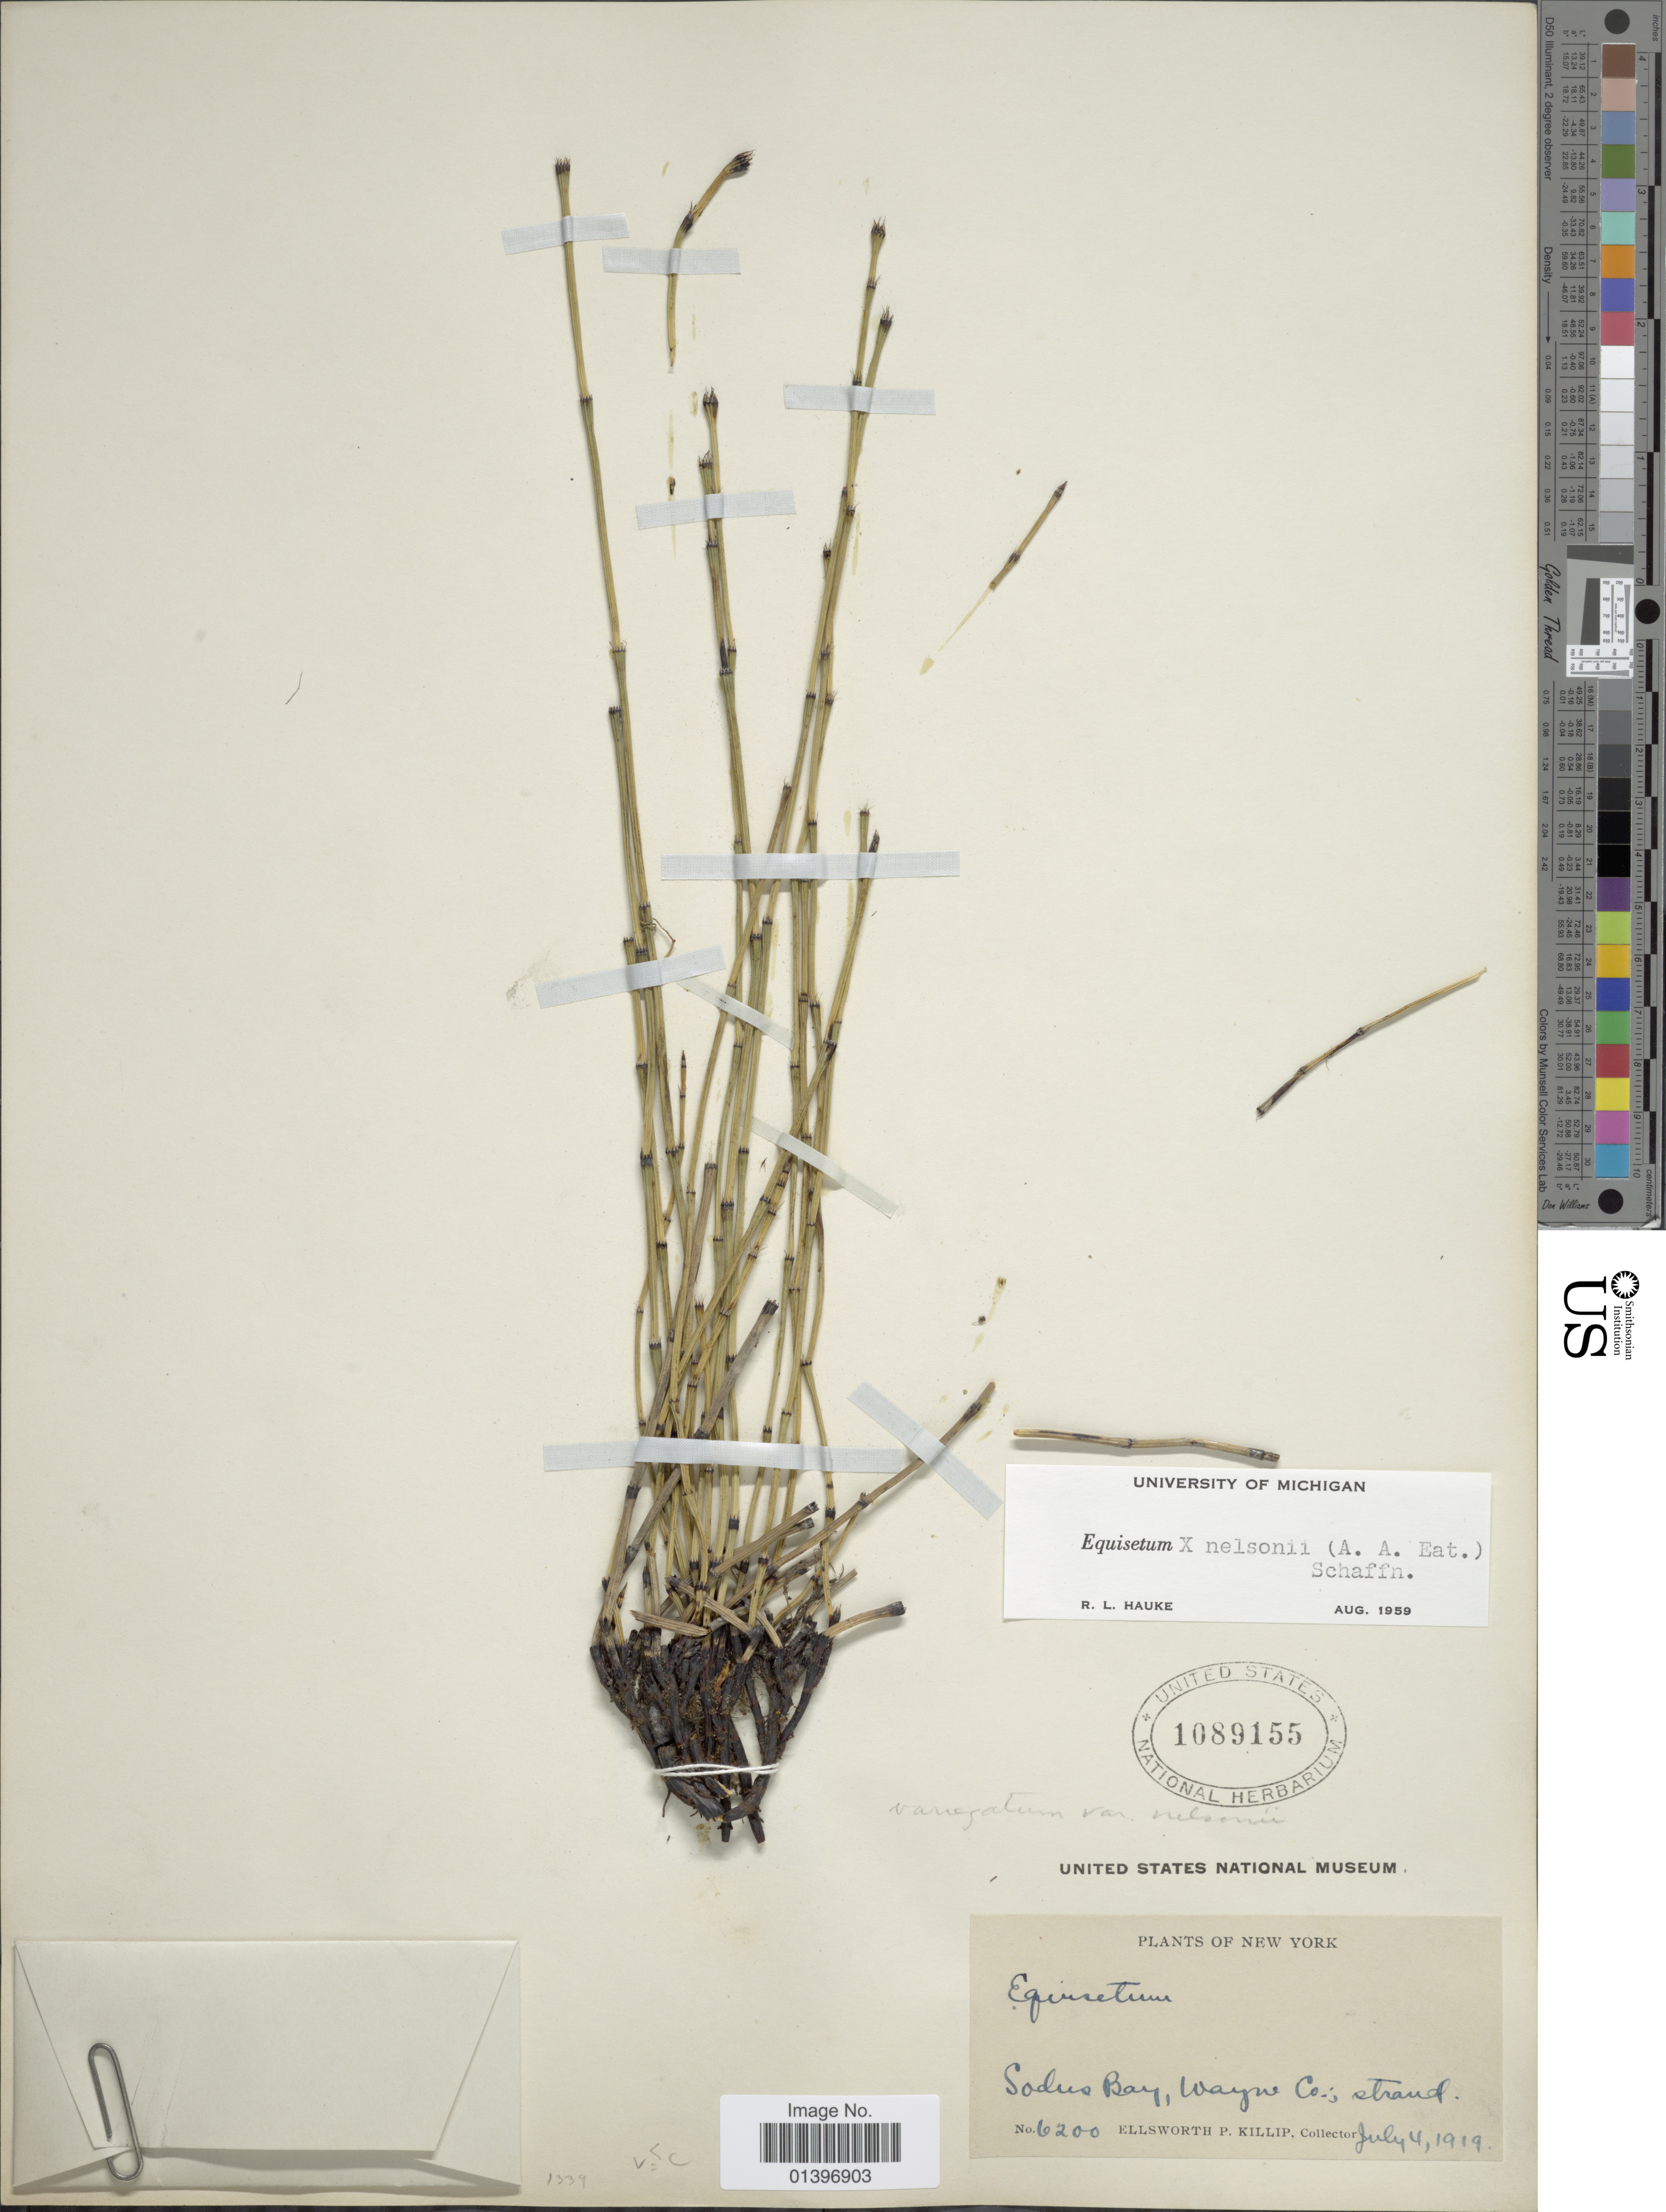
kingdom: Plantae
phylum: Tracheophyta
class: Polypodiopsida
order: Equisetales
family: Equisetaceae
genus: Equisetum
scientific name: Equisetum x nelsonii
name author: (A.A. Eaton) J.H. Schaffn.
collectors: E. P. Killip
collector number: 6200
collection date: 1919-07-04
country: United States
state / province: New York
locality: Sodus Bay, Wayne Co., strand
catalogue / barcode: US 1089155